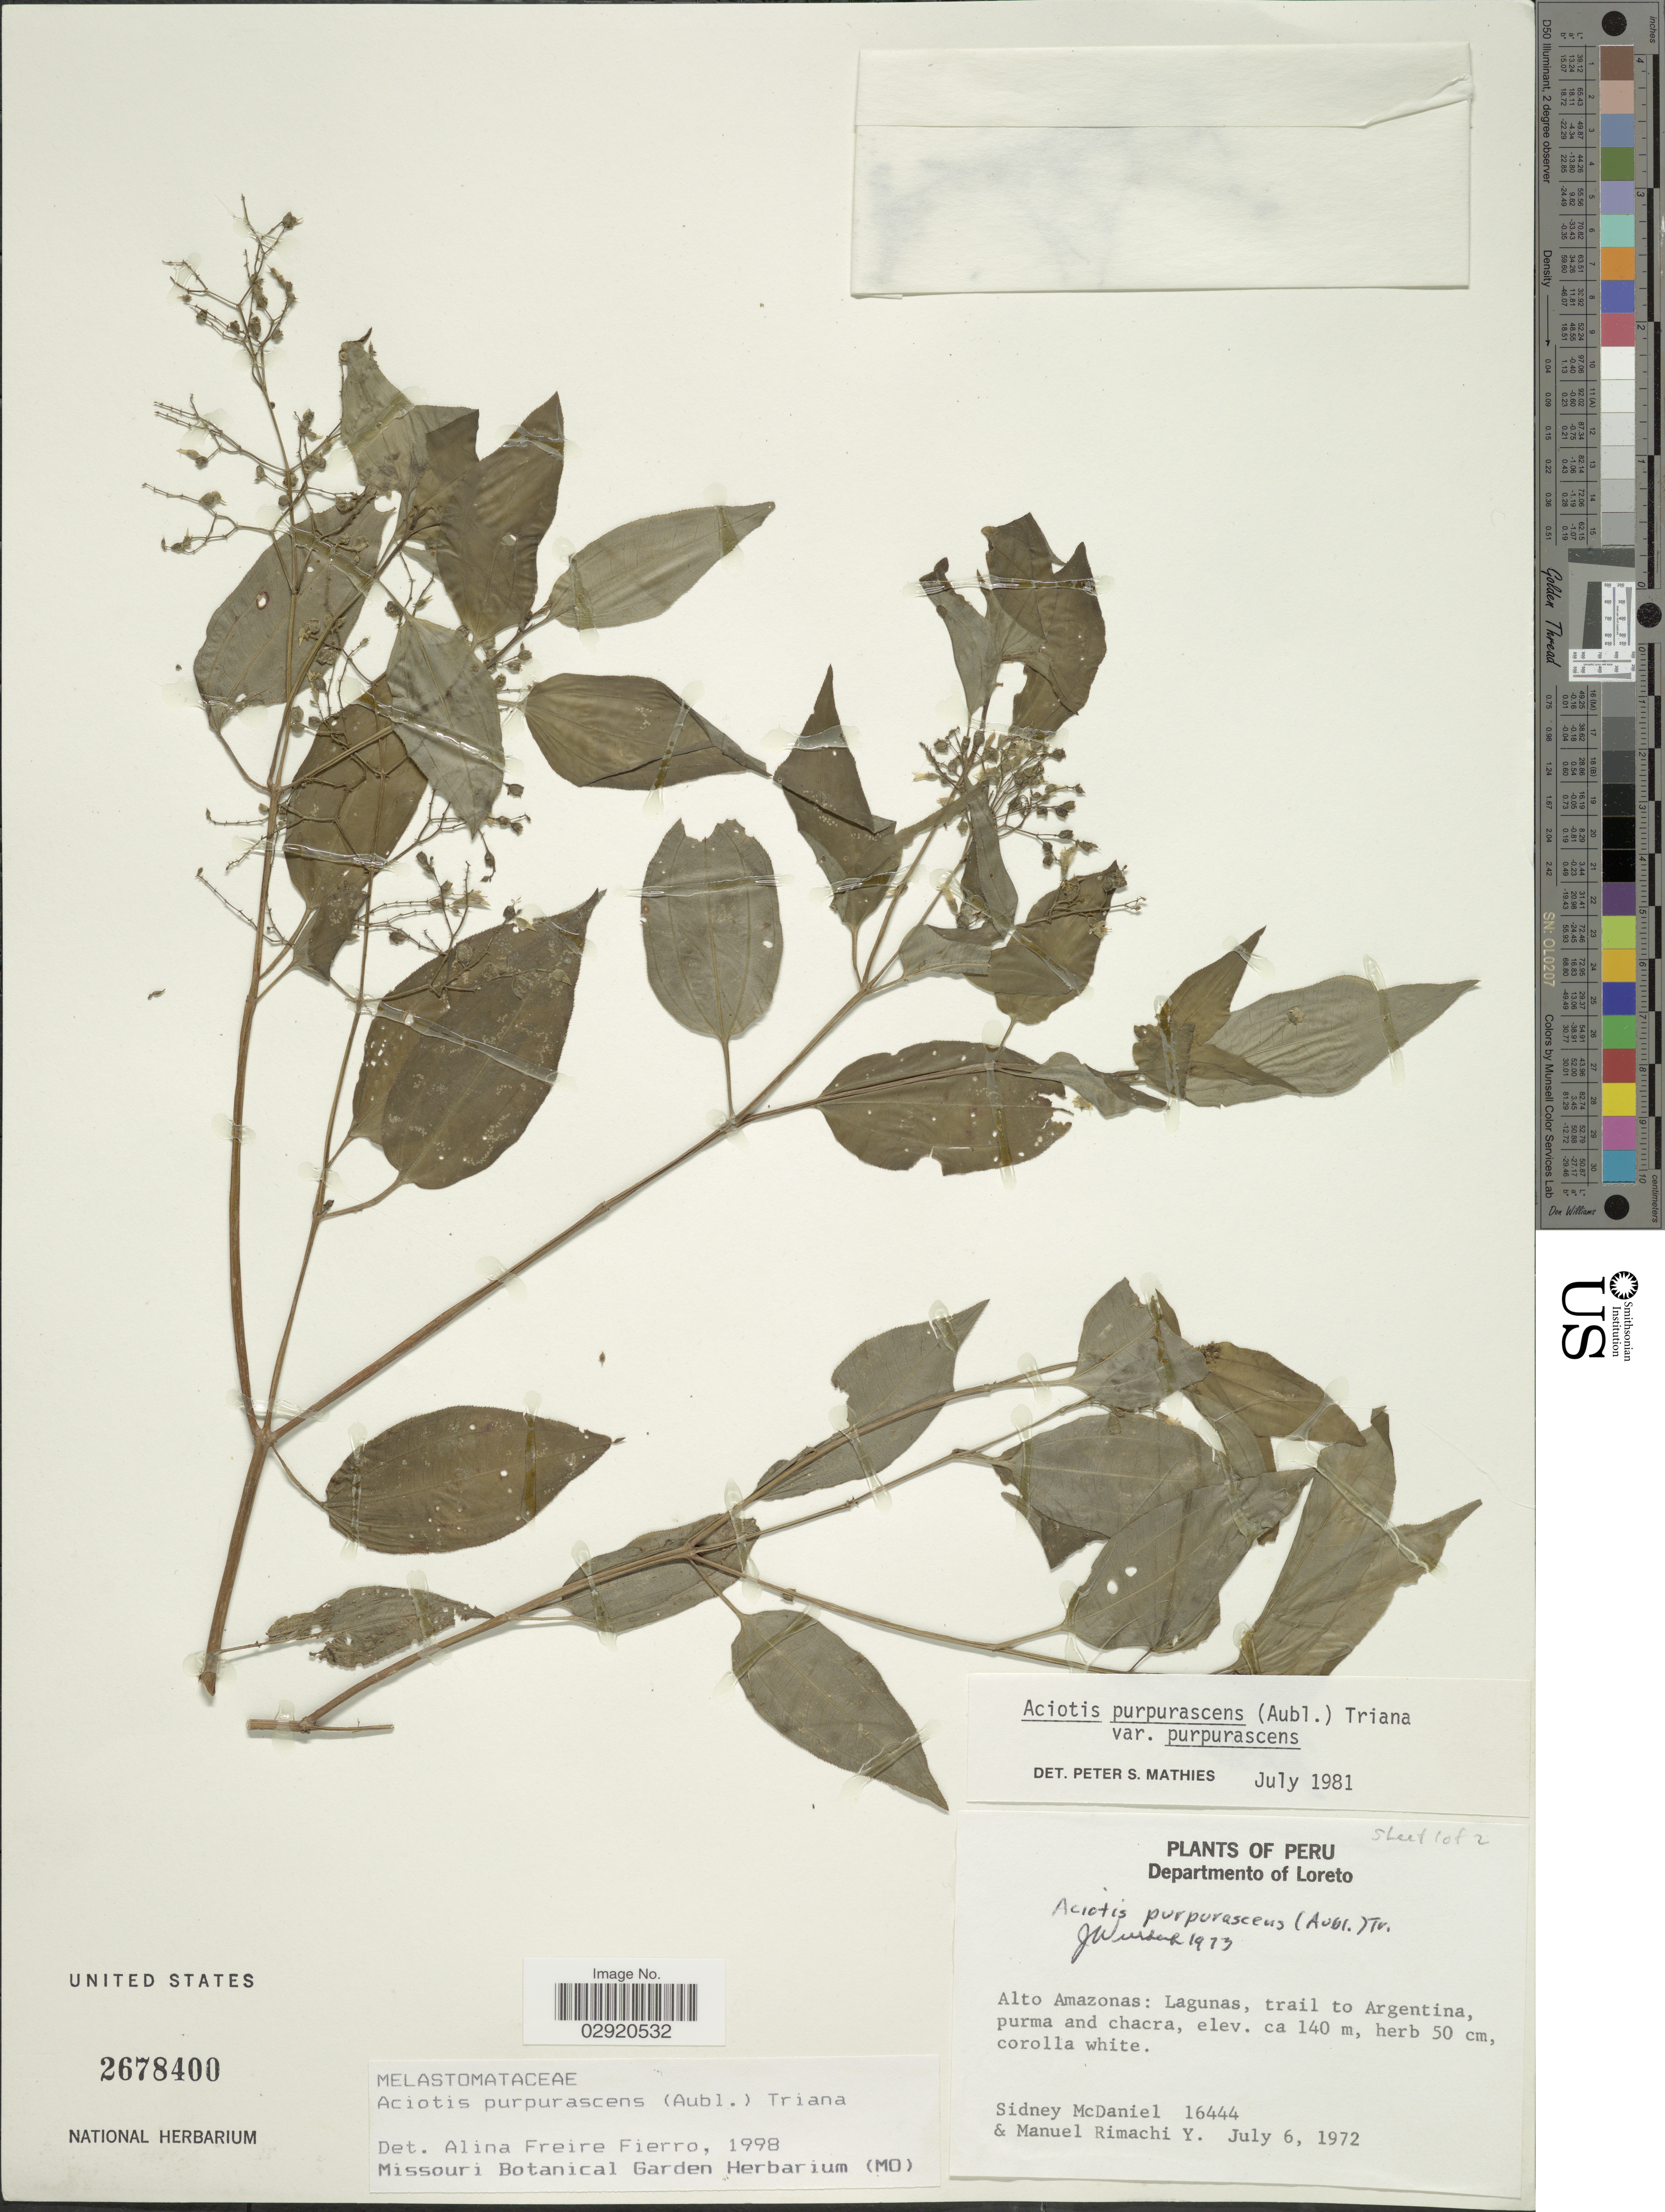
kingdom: Plantae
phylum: Tracheophyta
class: Magnoliopsida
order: Myrtales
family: Melastomataceae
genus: Aciotis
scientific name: Aciotis purpurascens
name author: (Aubl.) Triana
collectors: S. McDaniel & M. Rimachi Y.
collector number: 16444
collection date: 1972-07-06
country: Peru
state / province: Loreto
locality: Departmento of Loreto. Alto Amazonas: Lagunas, trail to Argentina, purma and chacra.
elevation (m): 140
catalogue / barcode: US 2678400